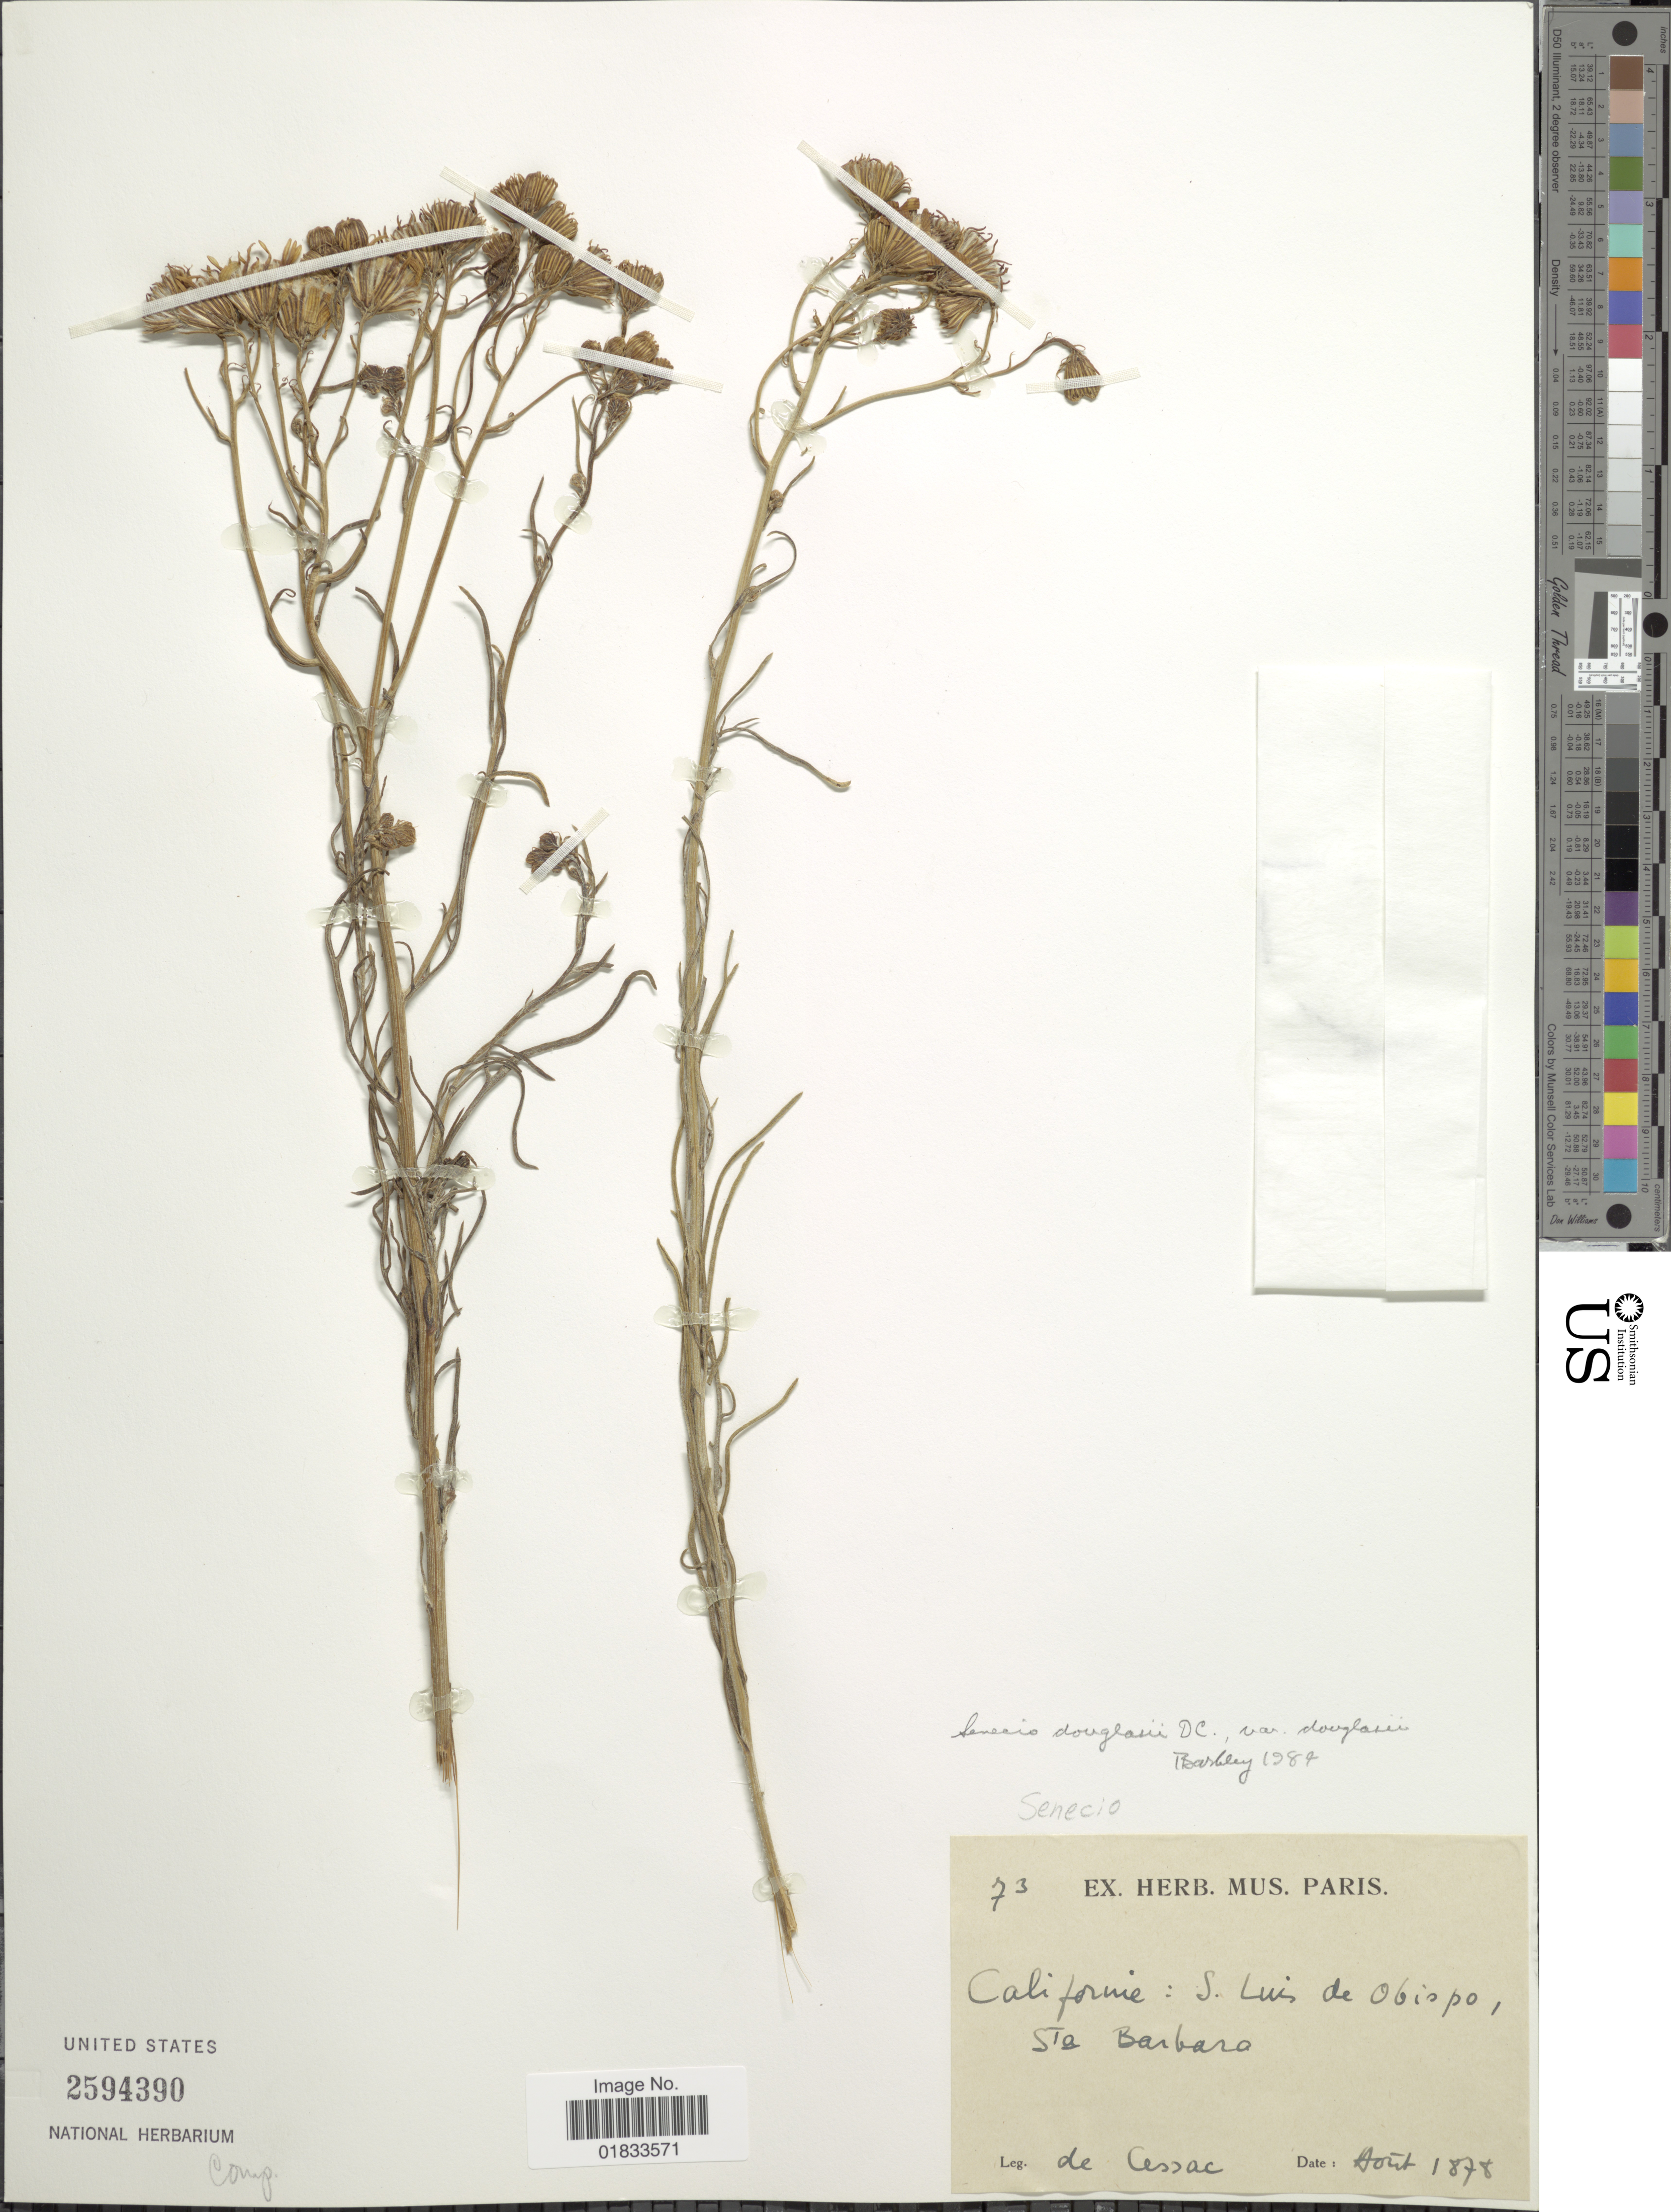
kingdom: Plantae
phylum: Tracheophyta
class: Magnoliopsida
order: Asterales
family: Asteraceae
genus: Senecio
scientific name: Senecio flaccidus var. douglasii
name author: (DC.) B.L. Turner & T.M. Barkley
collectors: -. de Cessac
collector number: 73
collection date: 1878-08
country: United States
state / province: California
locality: S. Luis de Obispo, Sta Barbara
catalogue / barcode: US 2594390